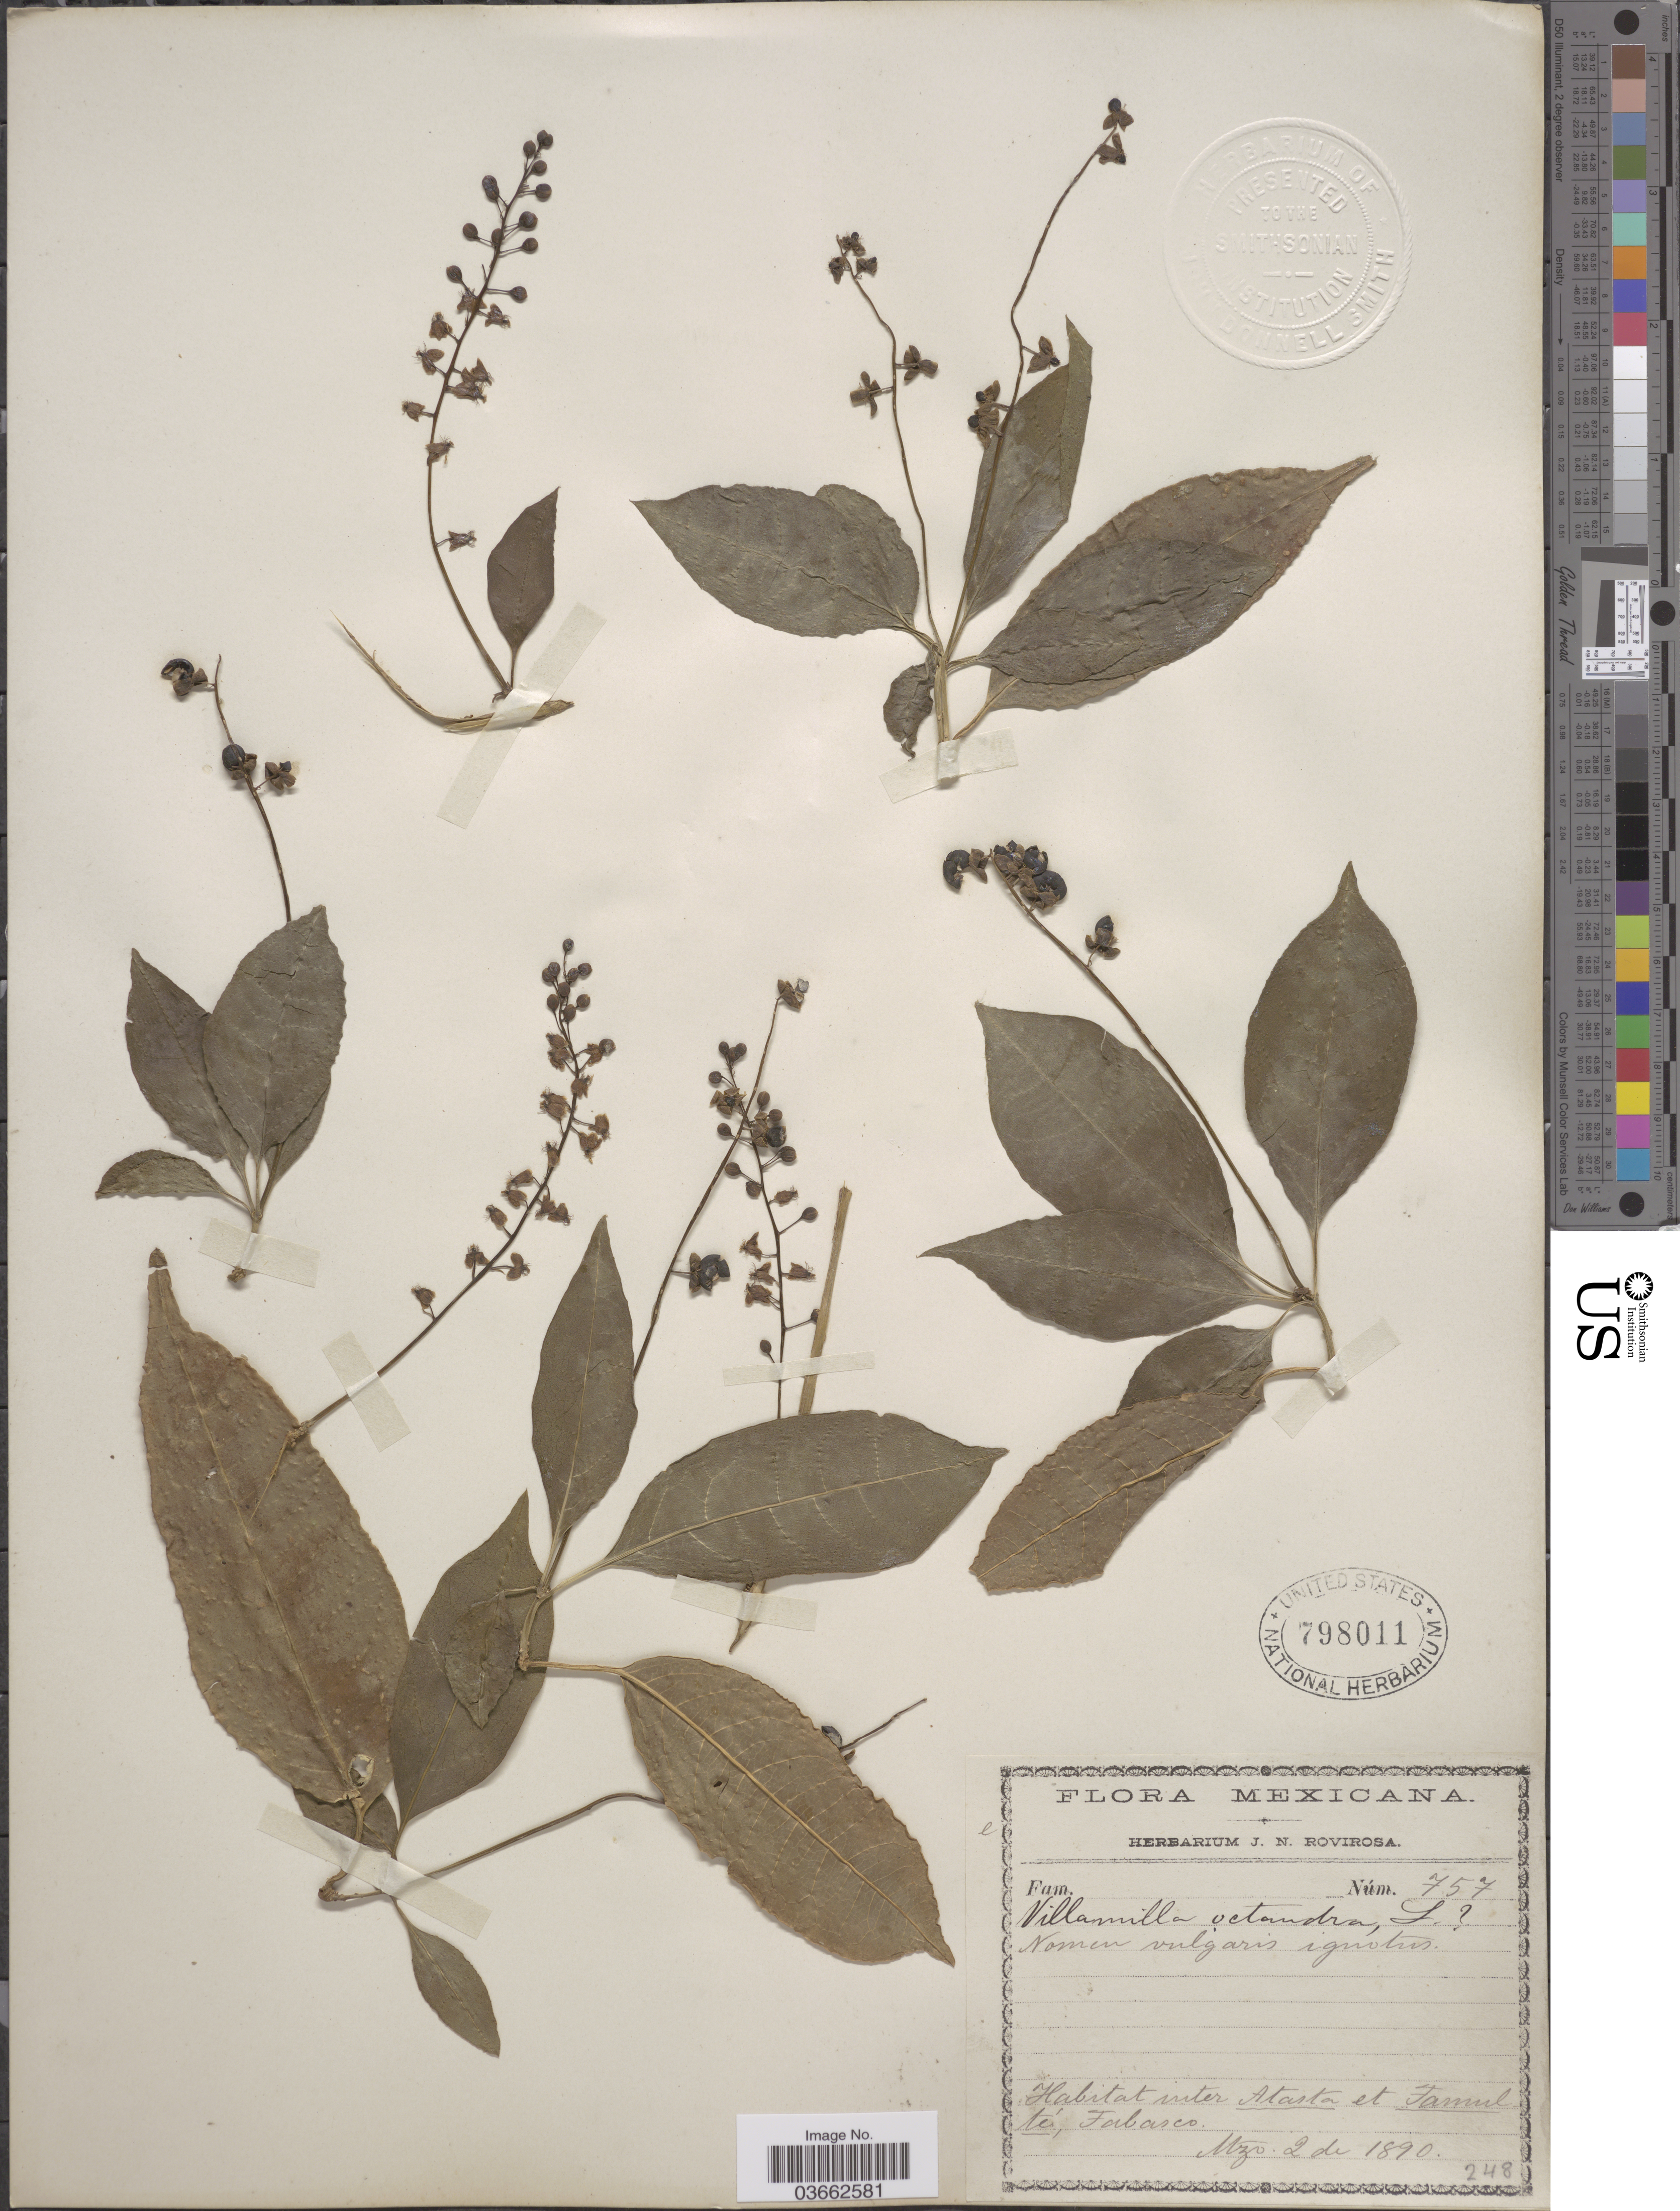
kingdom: Plantae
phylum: Tracheophyta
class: Magnoliopsida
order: Caryophyllales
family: Phytolaccaceae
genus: Trichostigma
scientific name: Trichostigma octandrum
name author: (L.) H. Walter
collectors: ex herb. J. N. Rovirosa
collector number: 757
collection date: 1890-03-02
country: Mexico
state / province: Tabasco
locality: Inter Atasta en Tamulte.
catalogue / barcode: US 798011